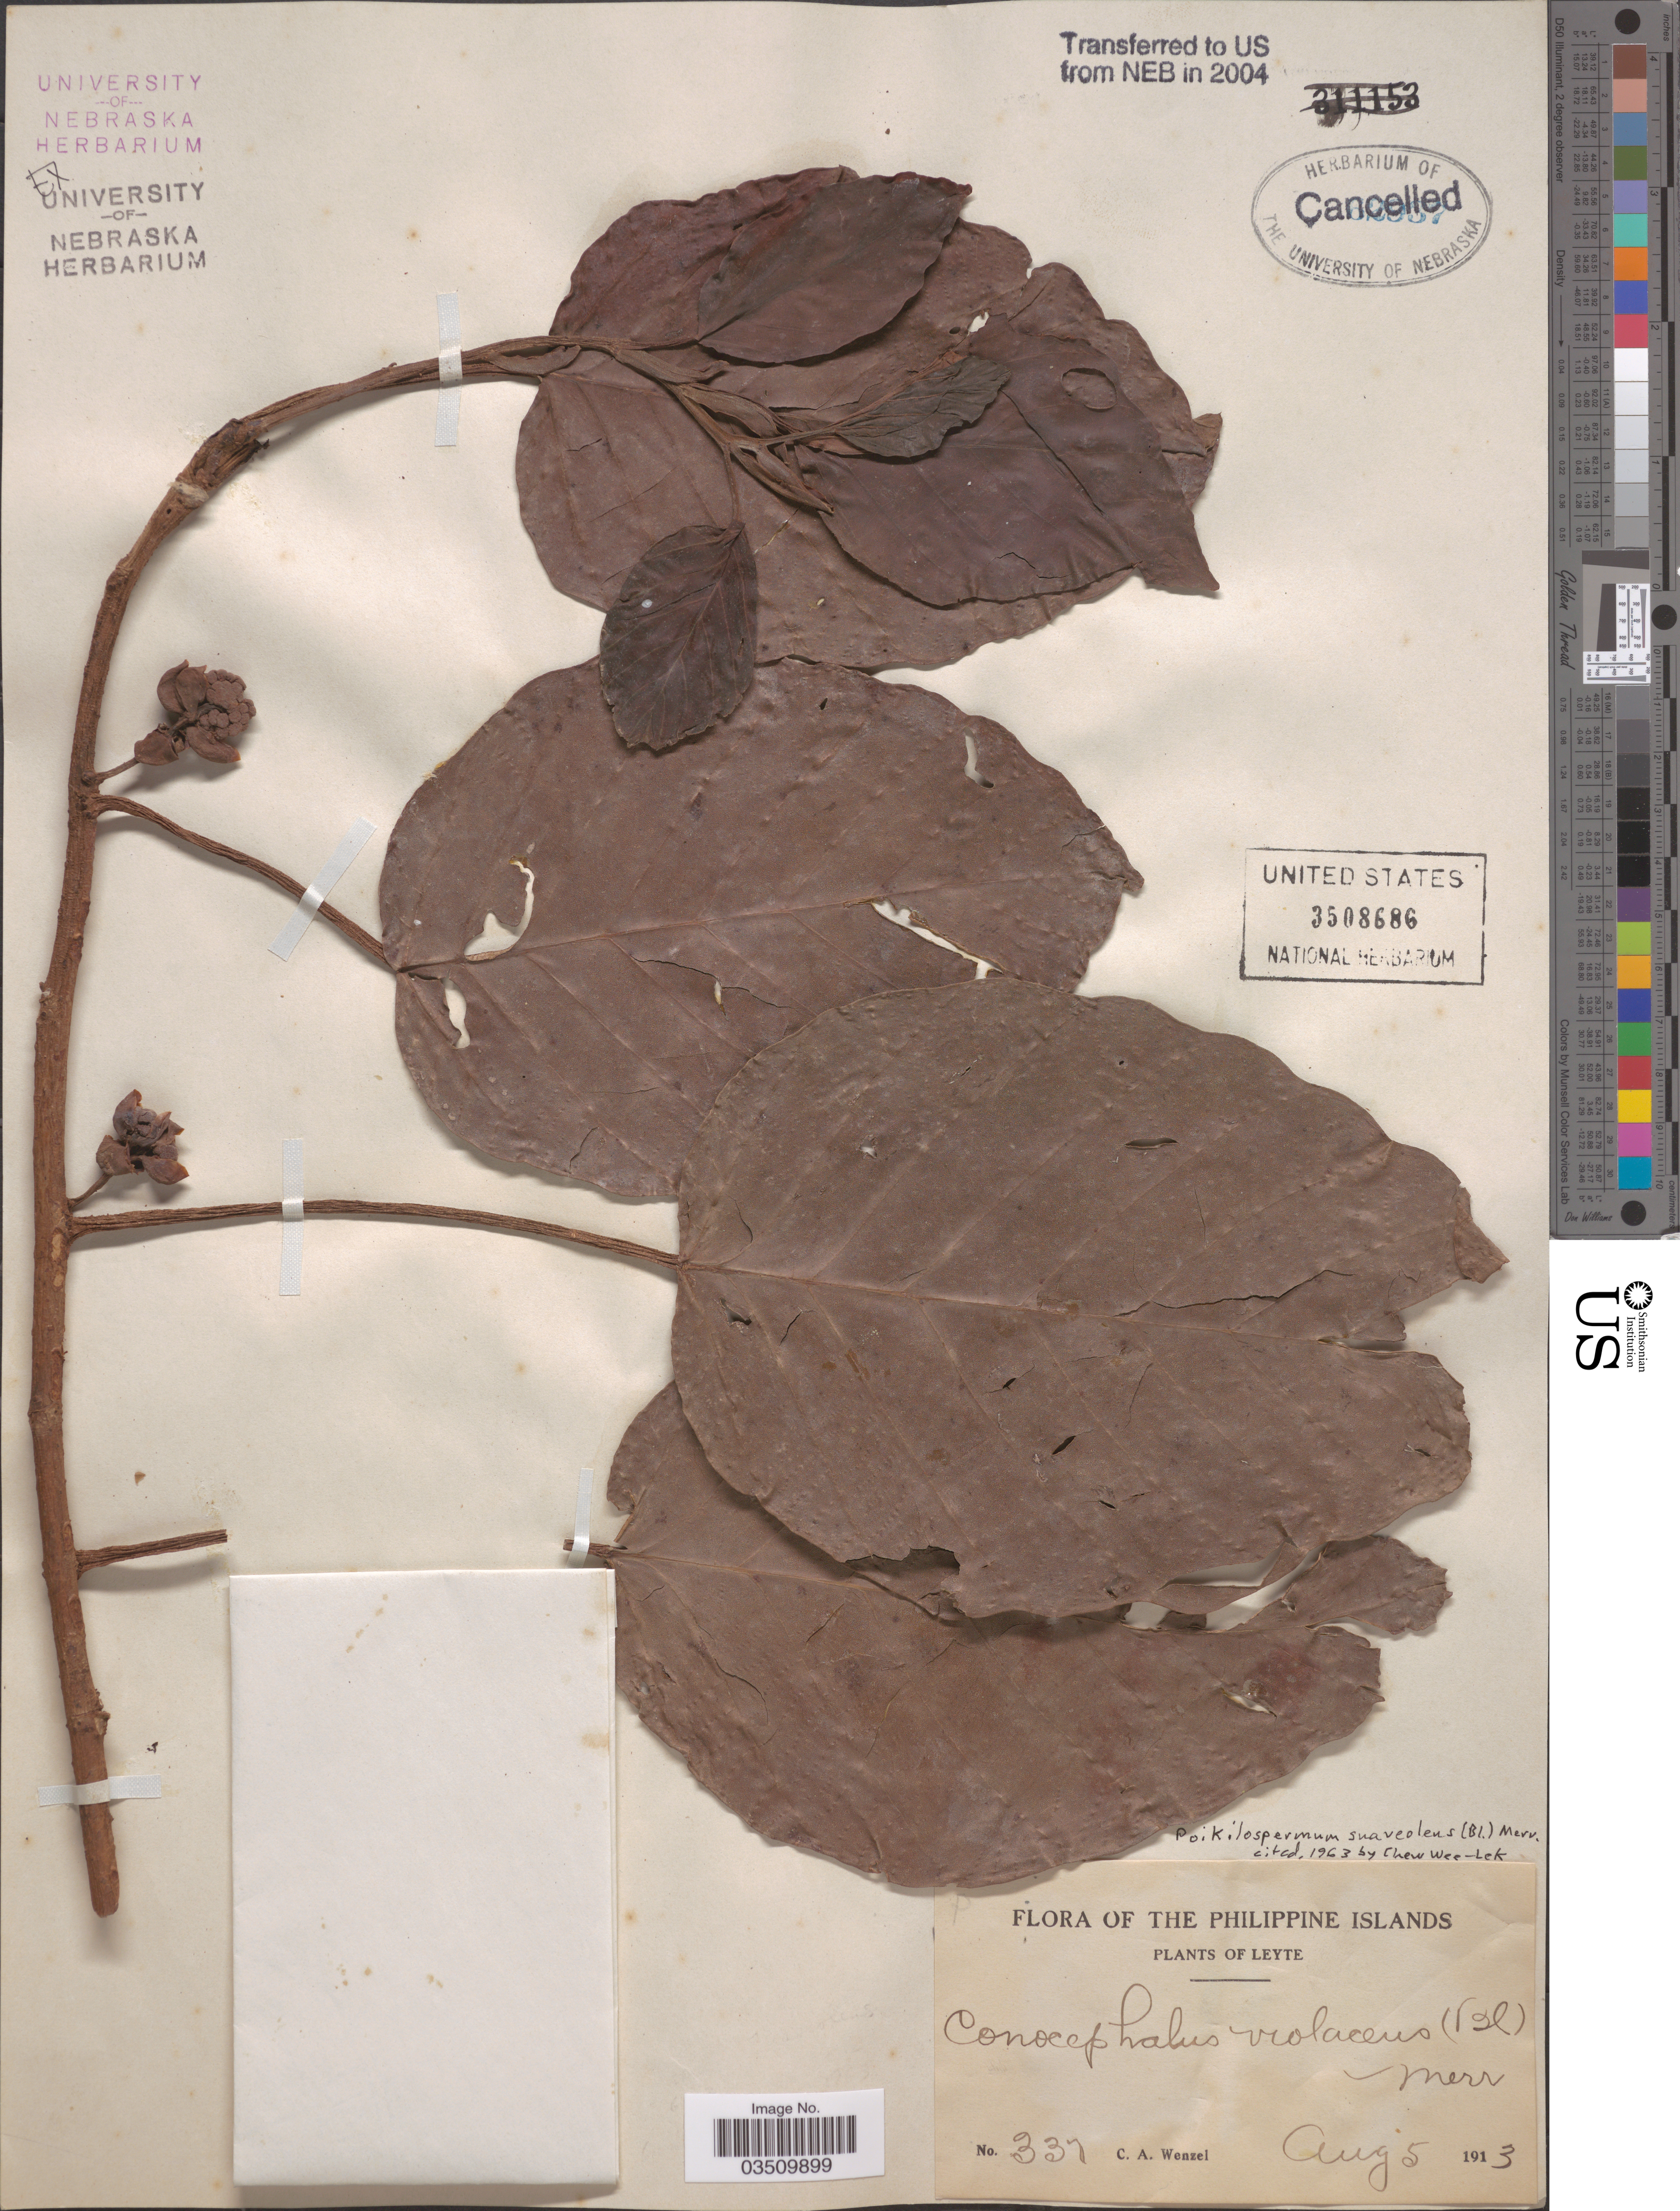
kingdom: Plantae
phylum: Tracheophyta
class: Magnoliopsida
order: Rosales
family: Urticaceae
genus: Poikilospermum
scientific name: Poikilospermum suaveolens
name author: (Blume) Merr.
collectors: C. Wenzel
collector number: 337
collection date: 1913-08-05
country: Philippines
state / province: Eastern Visayas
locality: Philippine Islands. Leyte.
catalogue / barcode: US 3508686